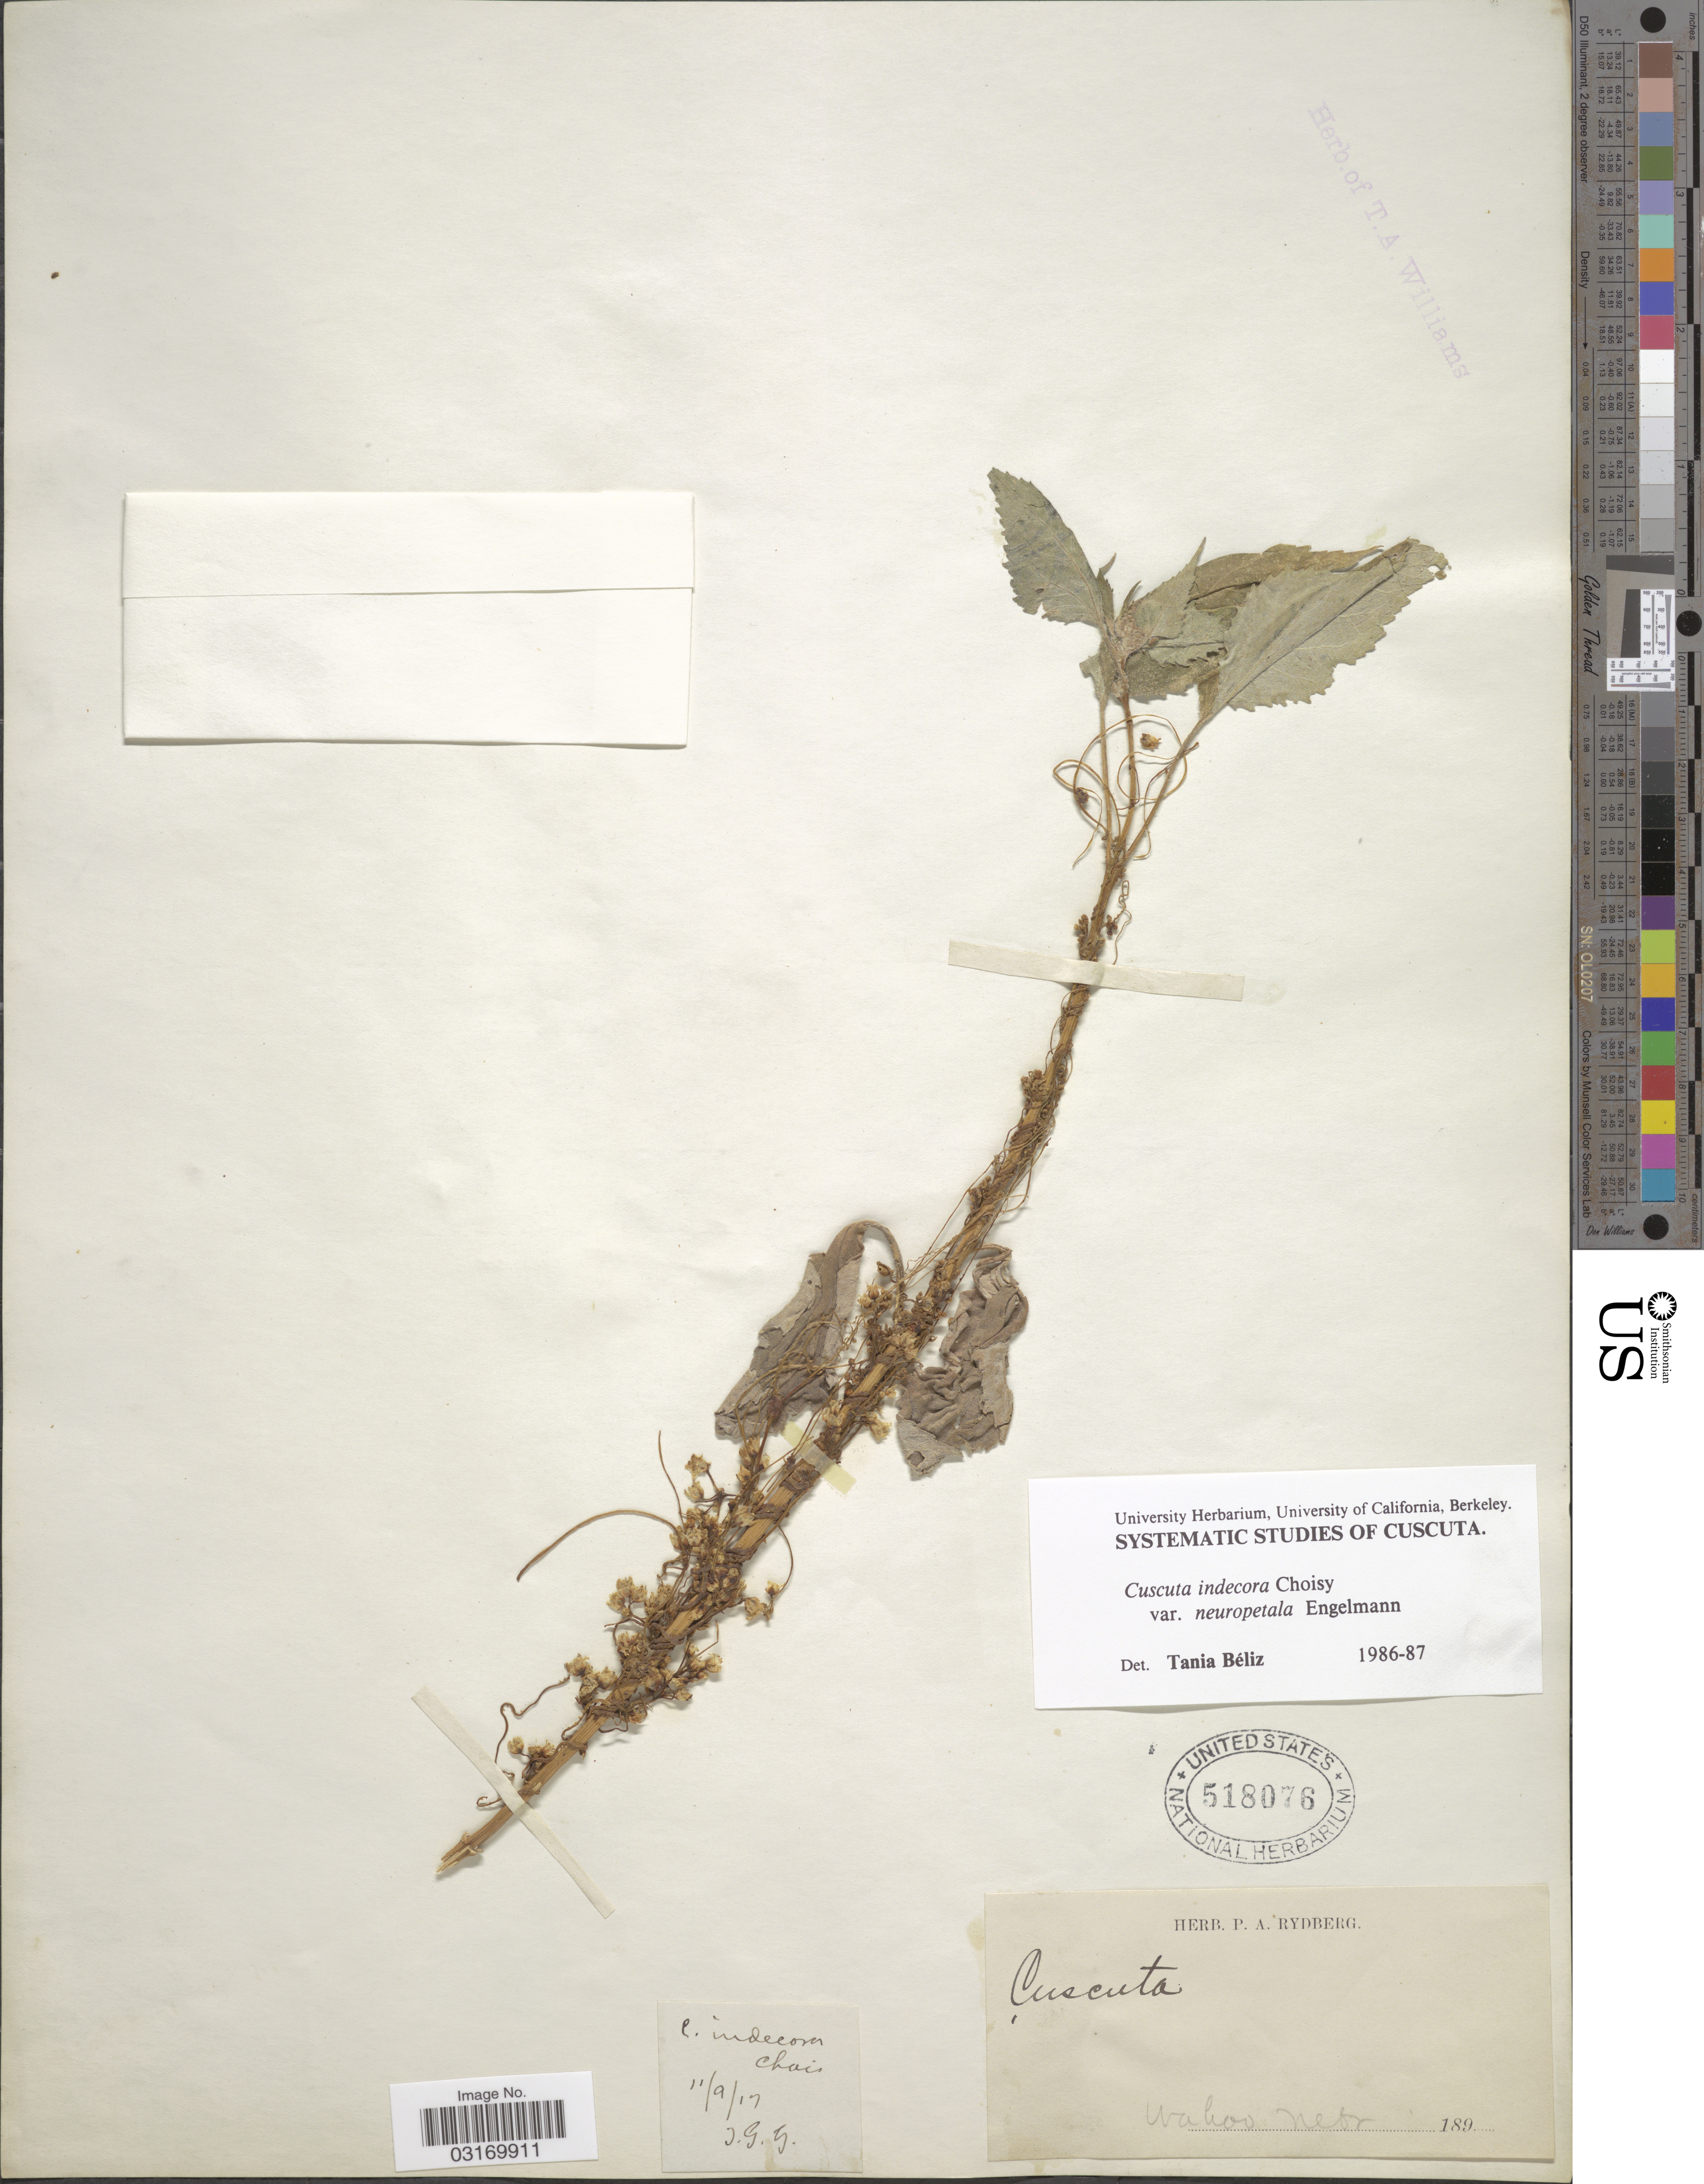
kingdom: Plantae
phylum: Tracheophyta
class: Magnoliopsida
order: Solanales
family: Convolvulaceae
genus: Cuscuta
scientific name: Cuscuta indecora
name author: Choisy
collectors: ex herb. P. A. Rydberg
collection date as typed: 189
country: United States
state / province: Nebraska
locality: Wahoo.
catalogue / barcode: US 518076